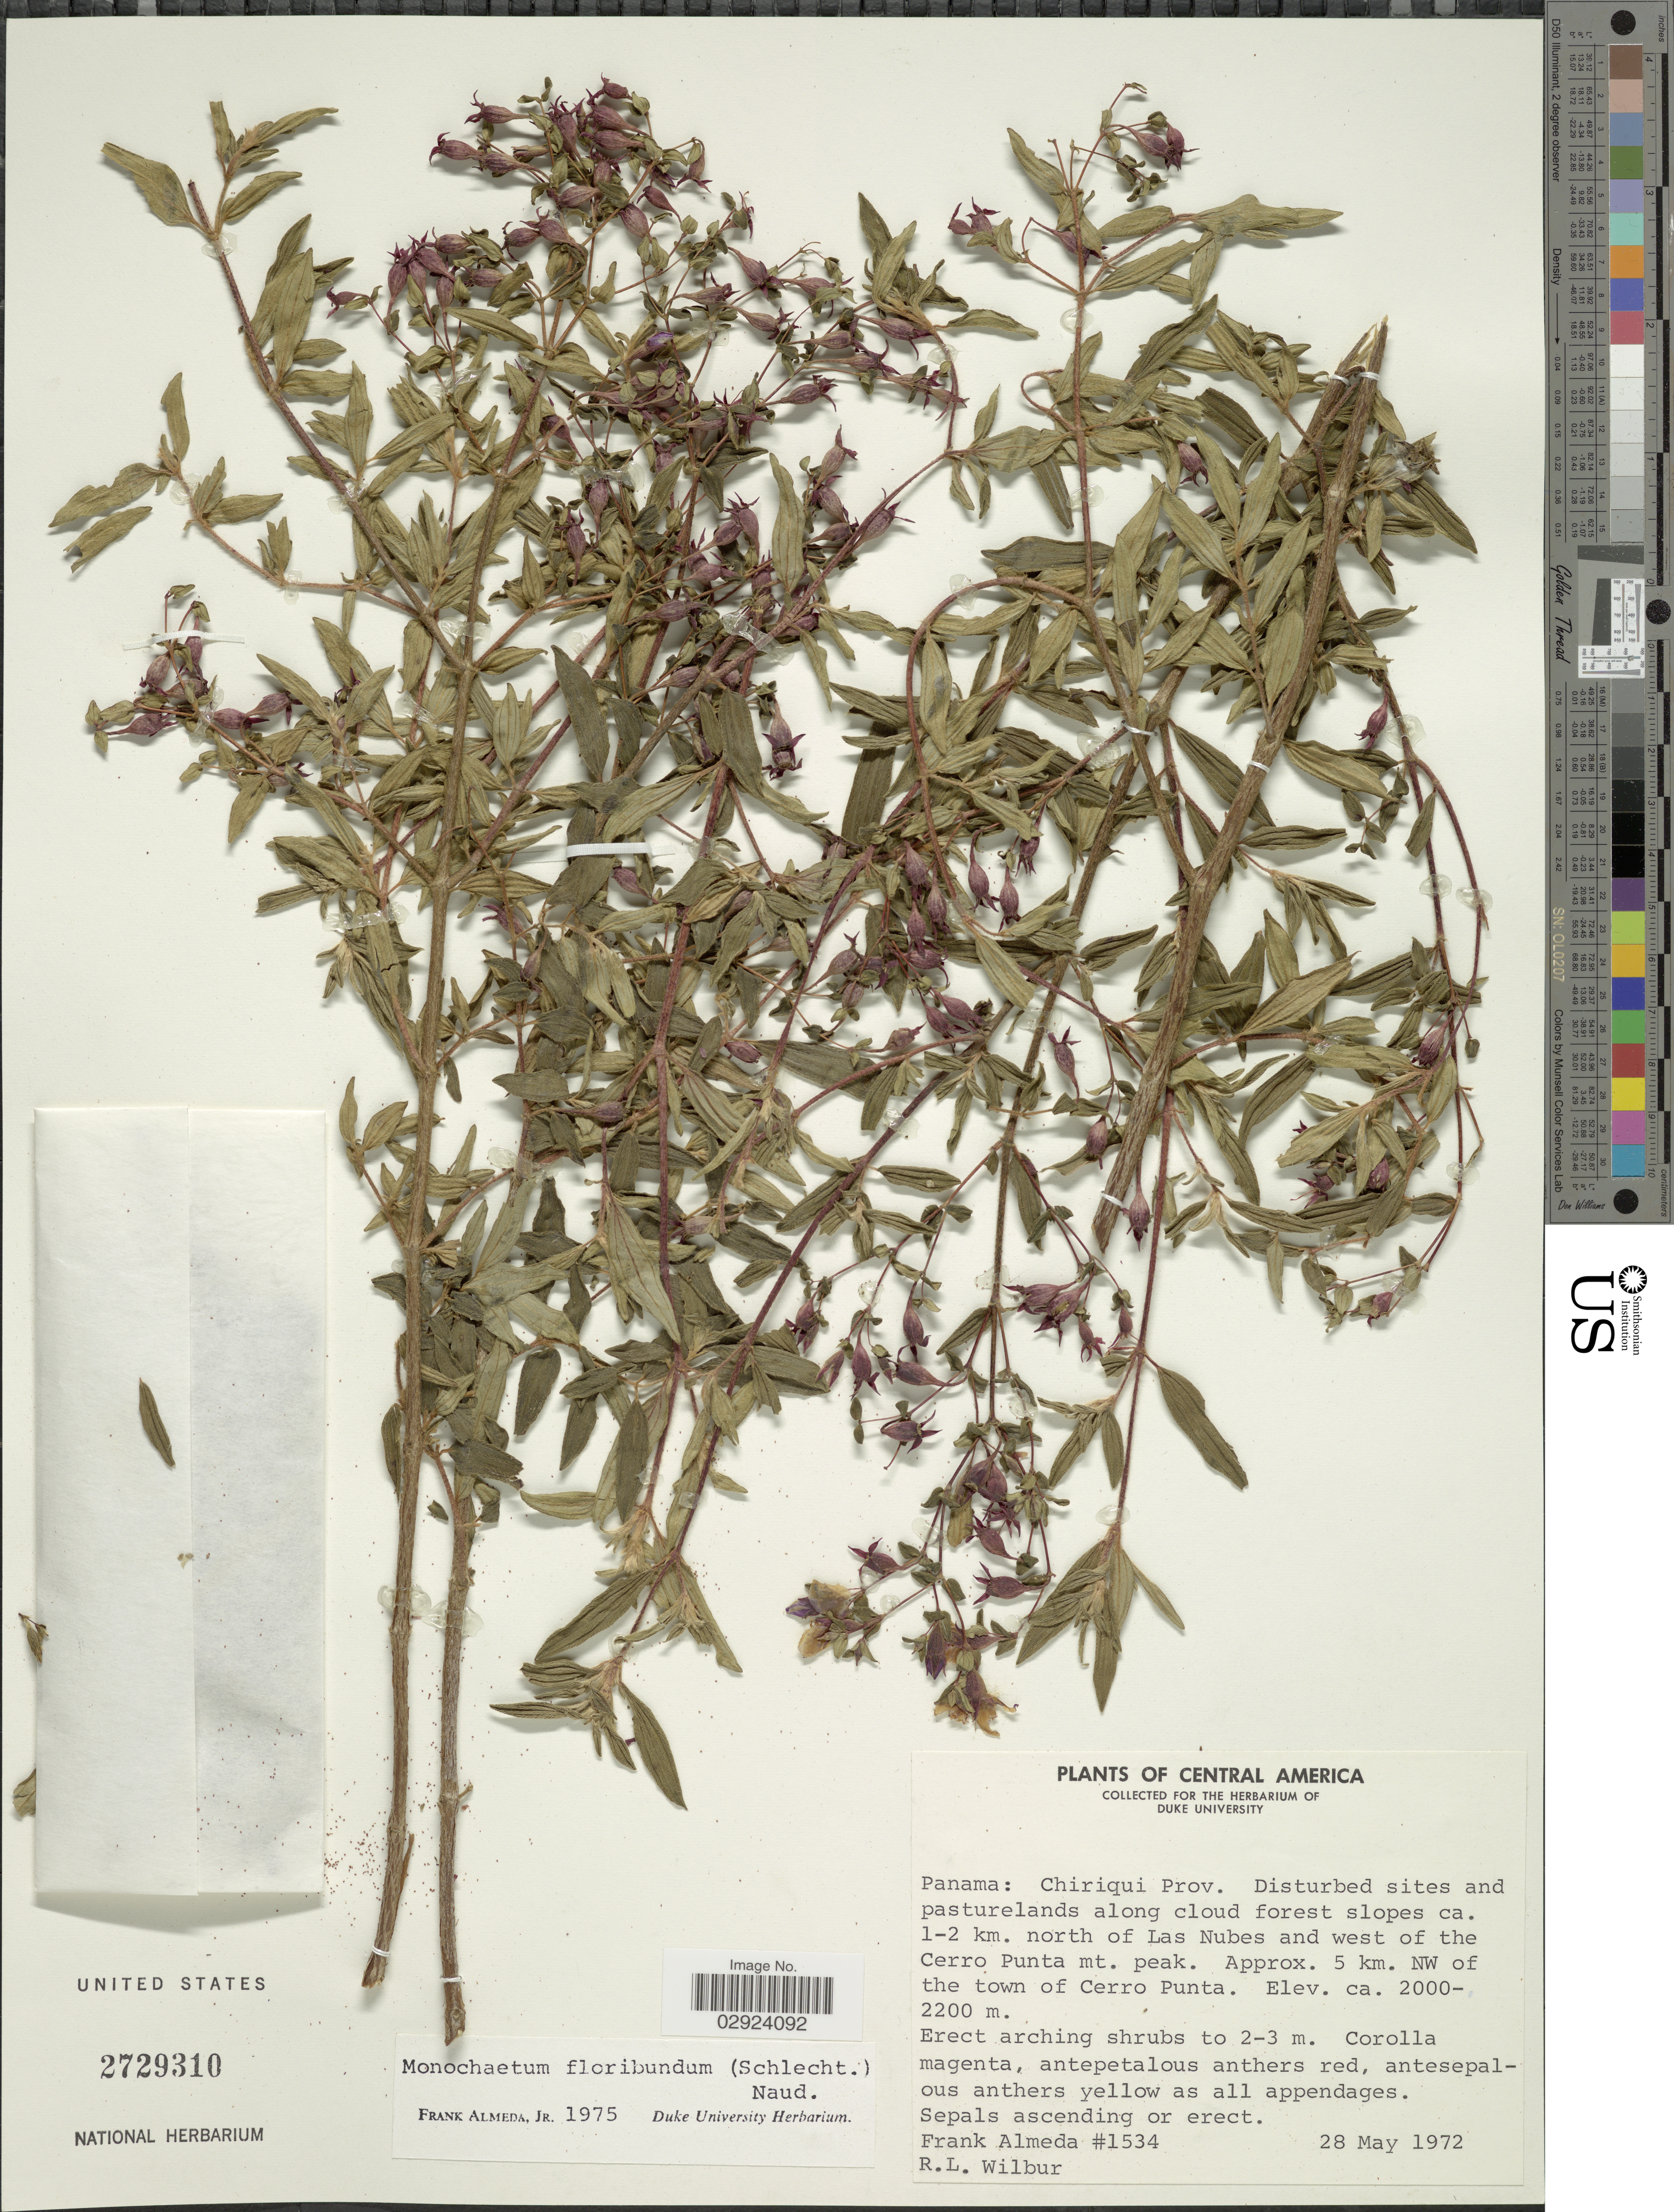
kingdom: Plantae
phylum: Tracheophyta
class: Magnoliopsida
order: Myrtales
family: Melastomataceae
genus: Monochaetum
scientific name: Monochaetum floribundum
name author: (Schltdl.) Naudin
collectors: F. Almeda & R. L. Wilbur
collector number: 1534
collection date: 1972-05-28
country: Panama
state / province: Chiriqui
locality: Disturbed sites and pasturelands along cloud forest slopes ca. 1-2 km. north of Las Nubes and west of the Cerro Punta mt. peak, Approx. 5 km. NW of the town of Cerro Punta.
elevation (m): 2000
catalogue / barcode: US 2729310